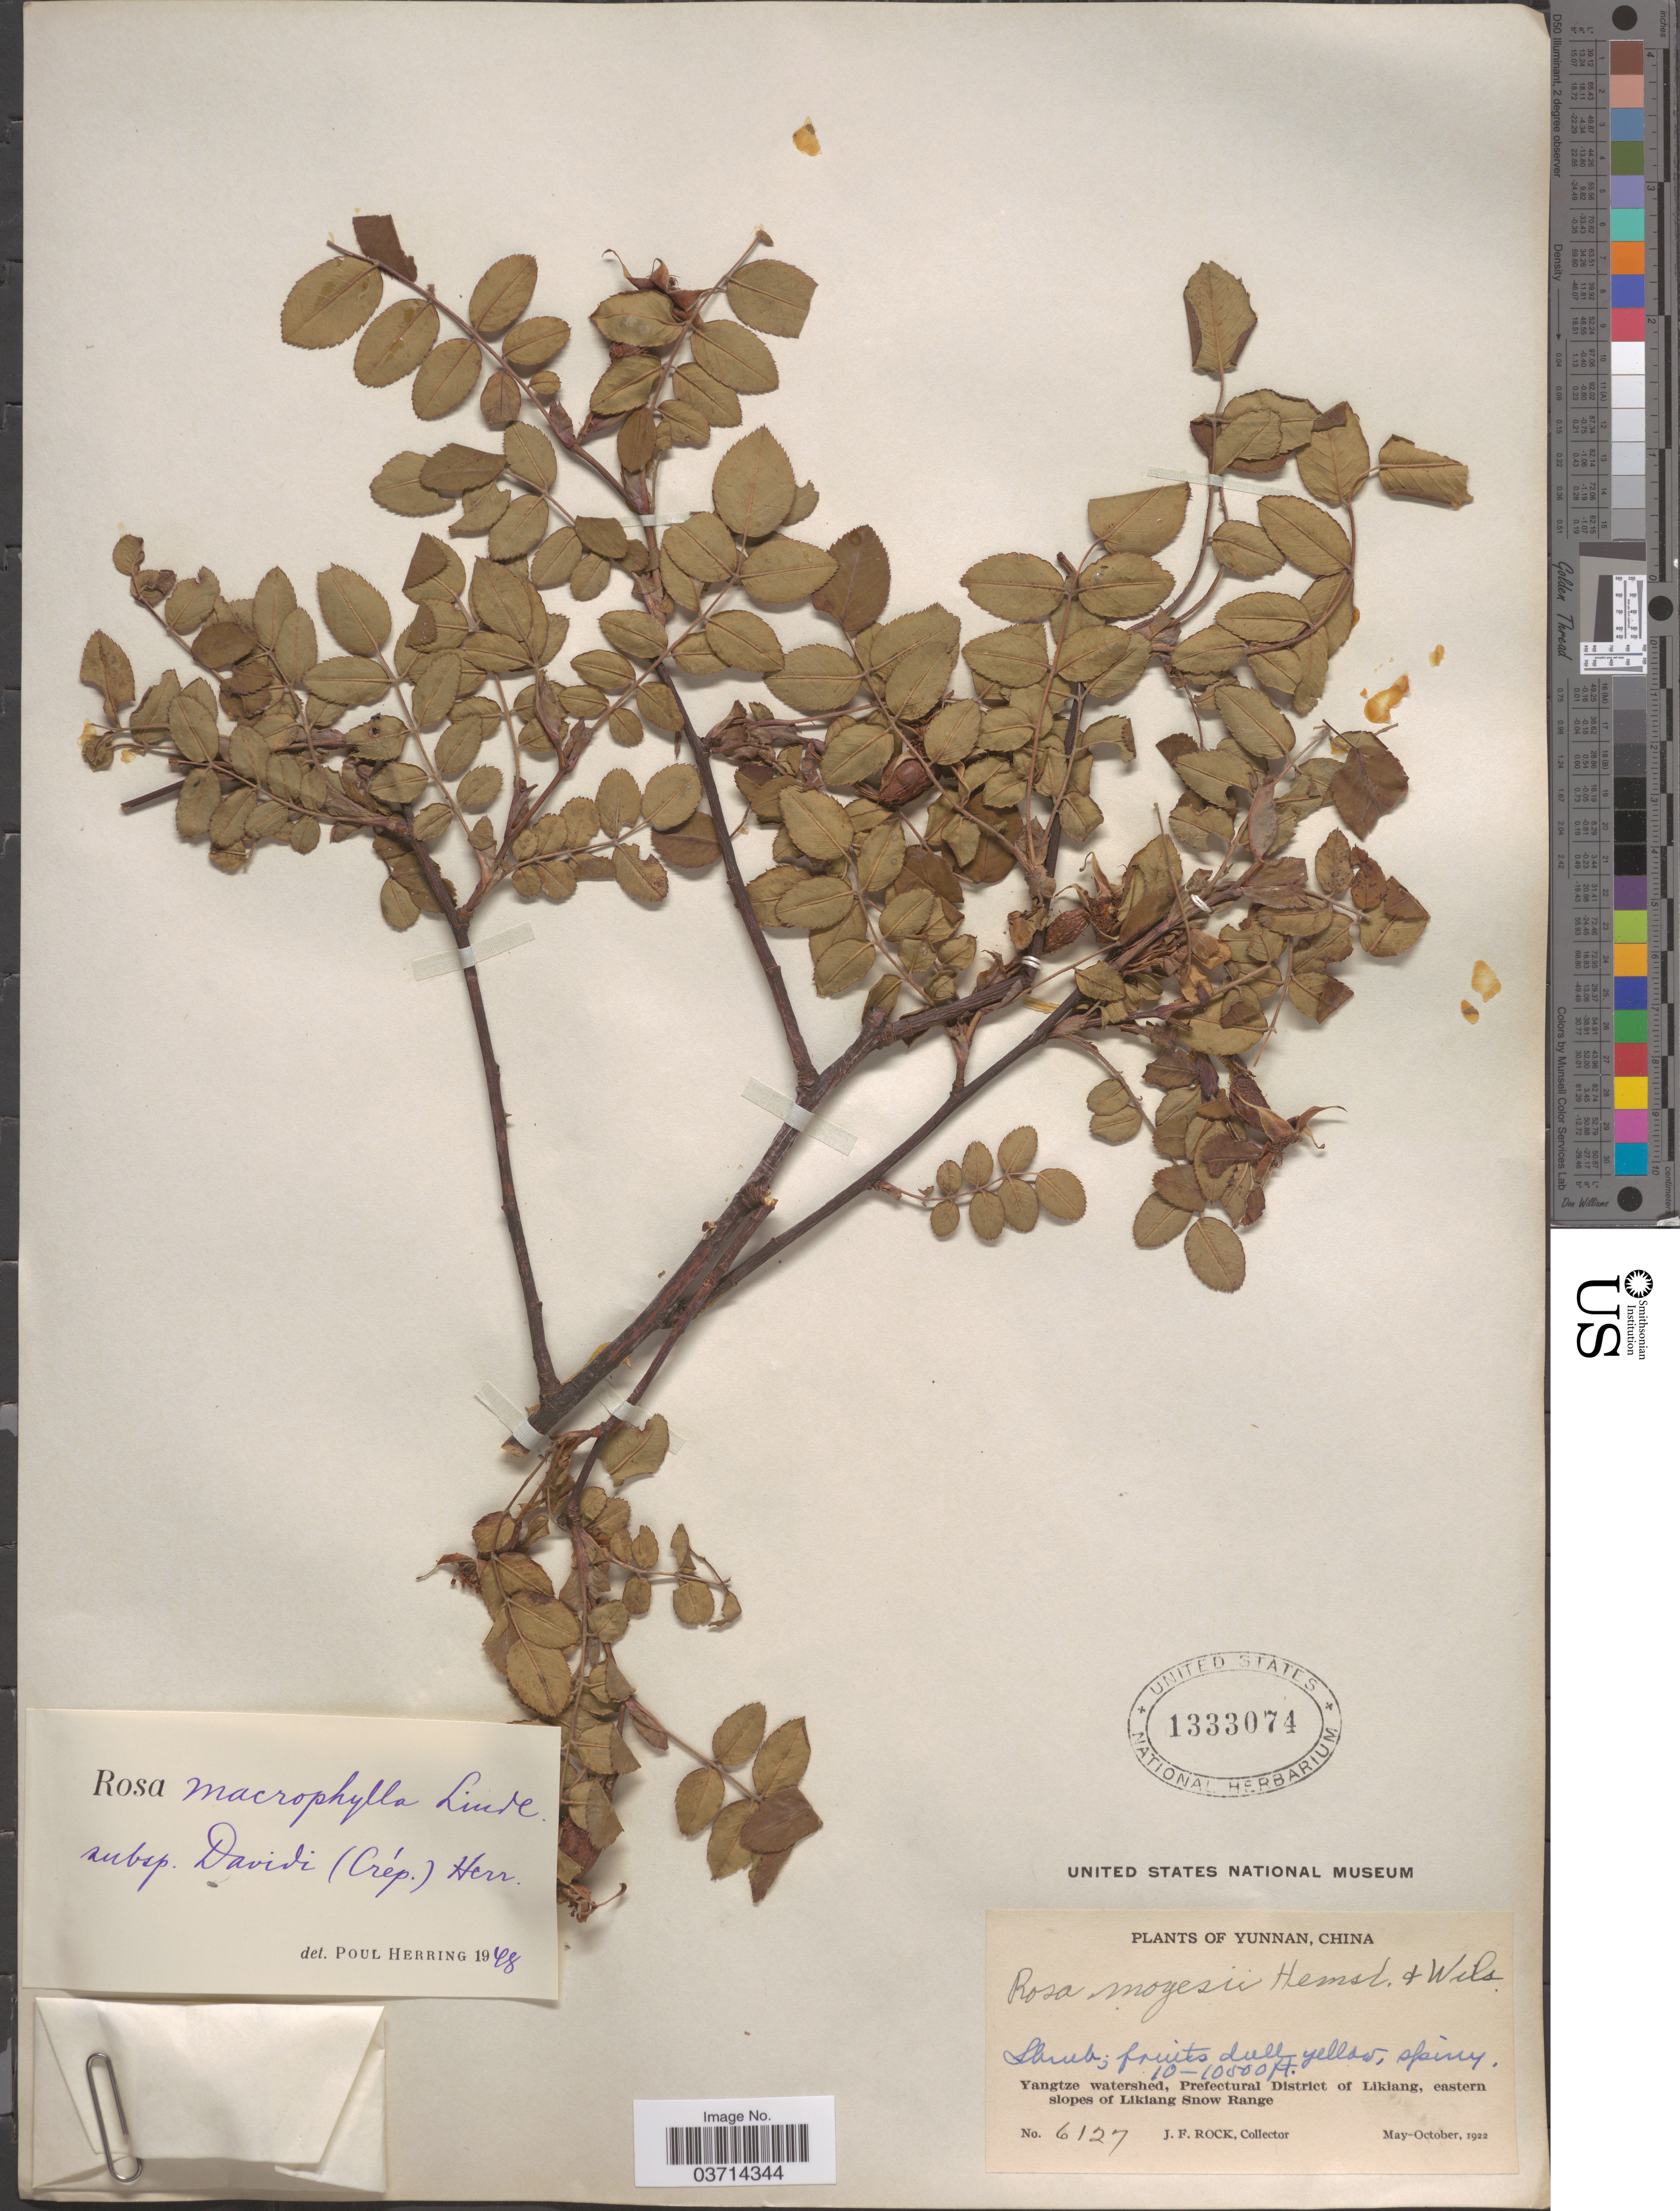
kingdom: Plantae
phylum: Tracheophyta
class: Magnoliopsida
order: Rosales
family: Rosaceae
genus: Rosa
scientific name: Rosa davidi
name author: Crép.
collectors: J. Rock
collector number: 6127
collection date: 1922-05/1922-10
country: China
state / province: Yunnan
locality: Yangtze watershed, Prefectural District of Likiang, eastern slopes of Likiang Snow Range.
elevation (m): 3048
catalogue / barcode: US 1333074